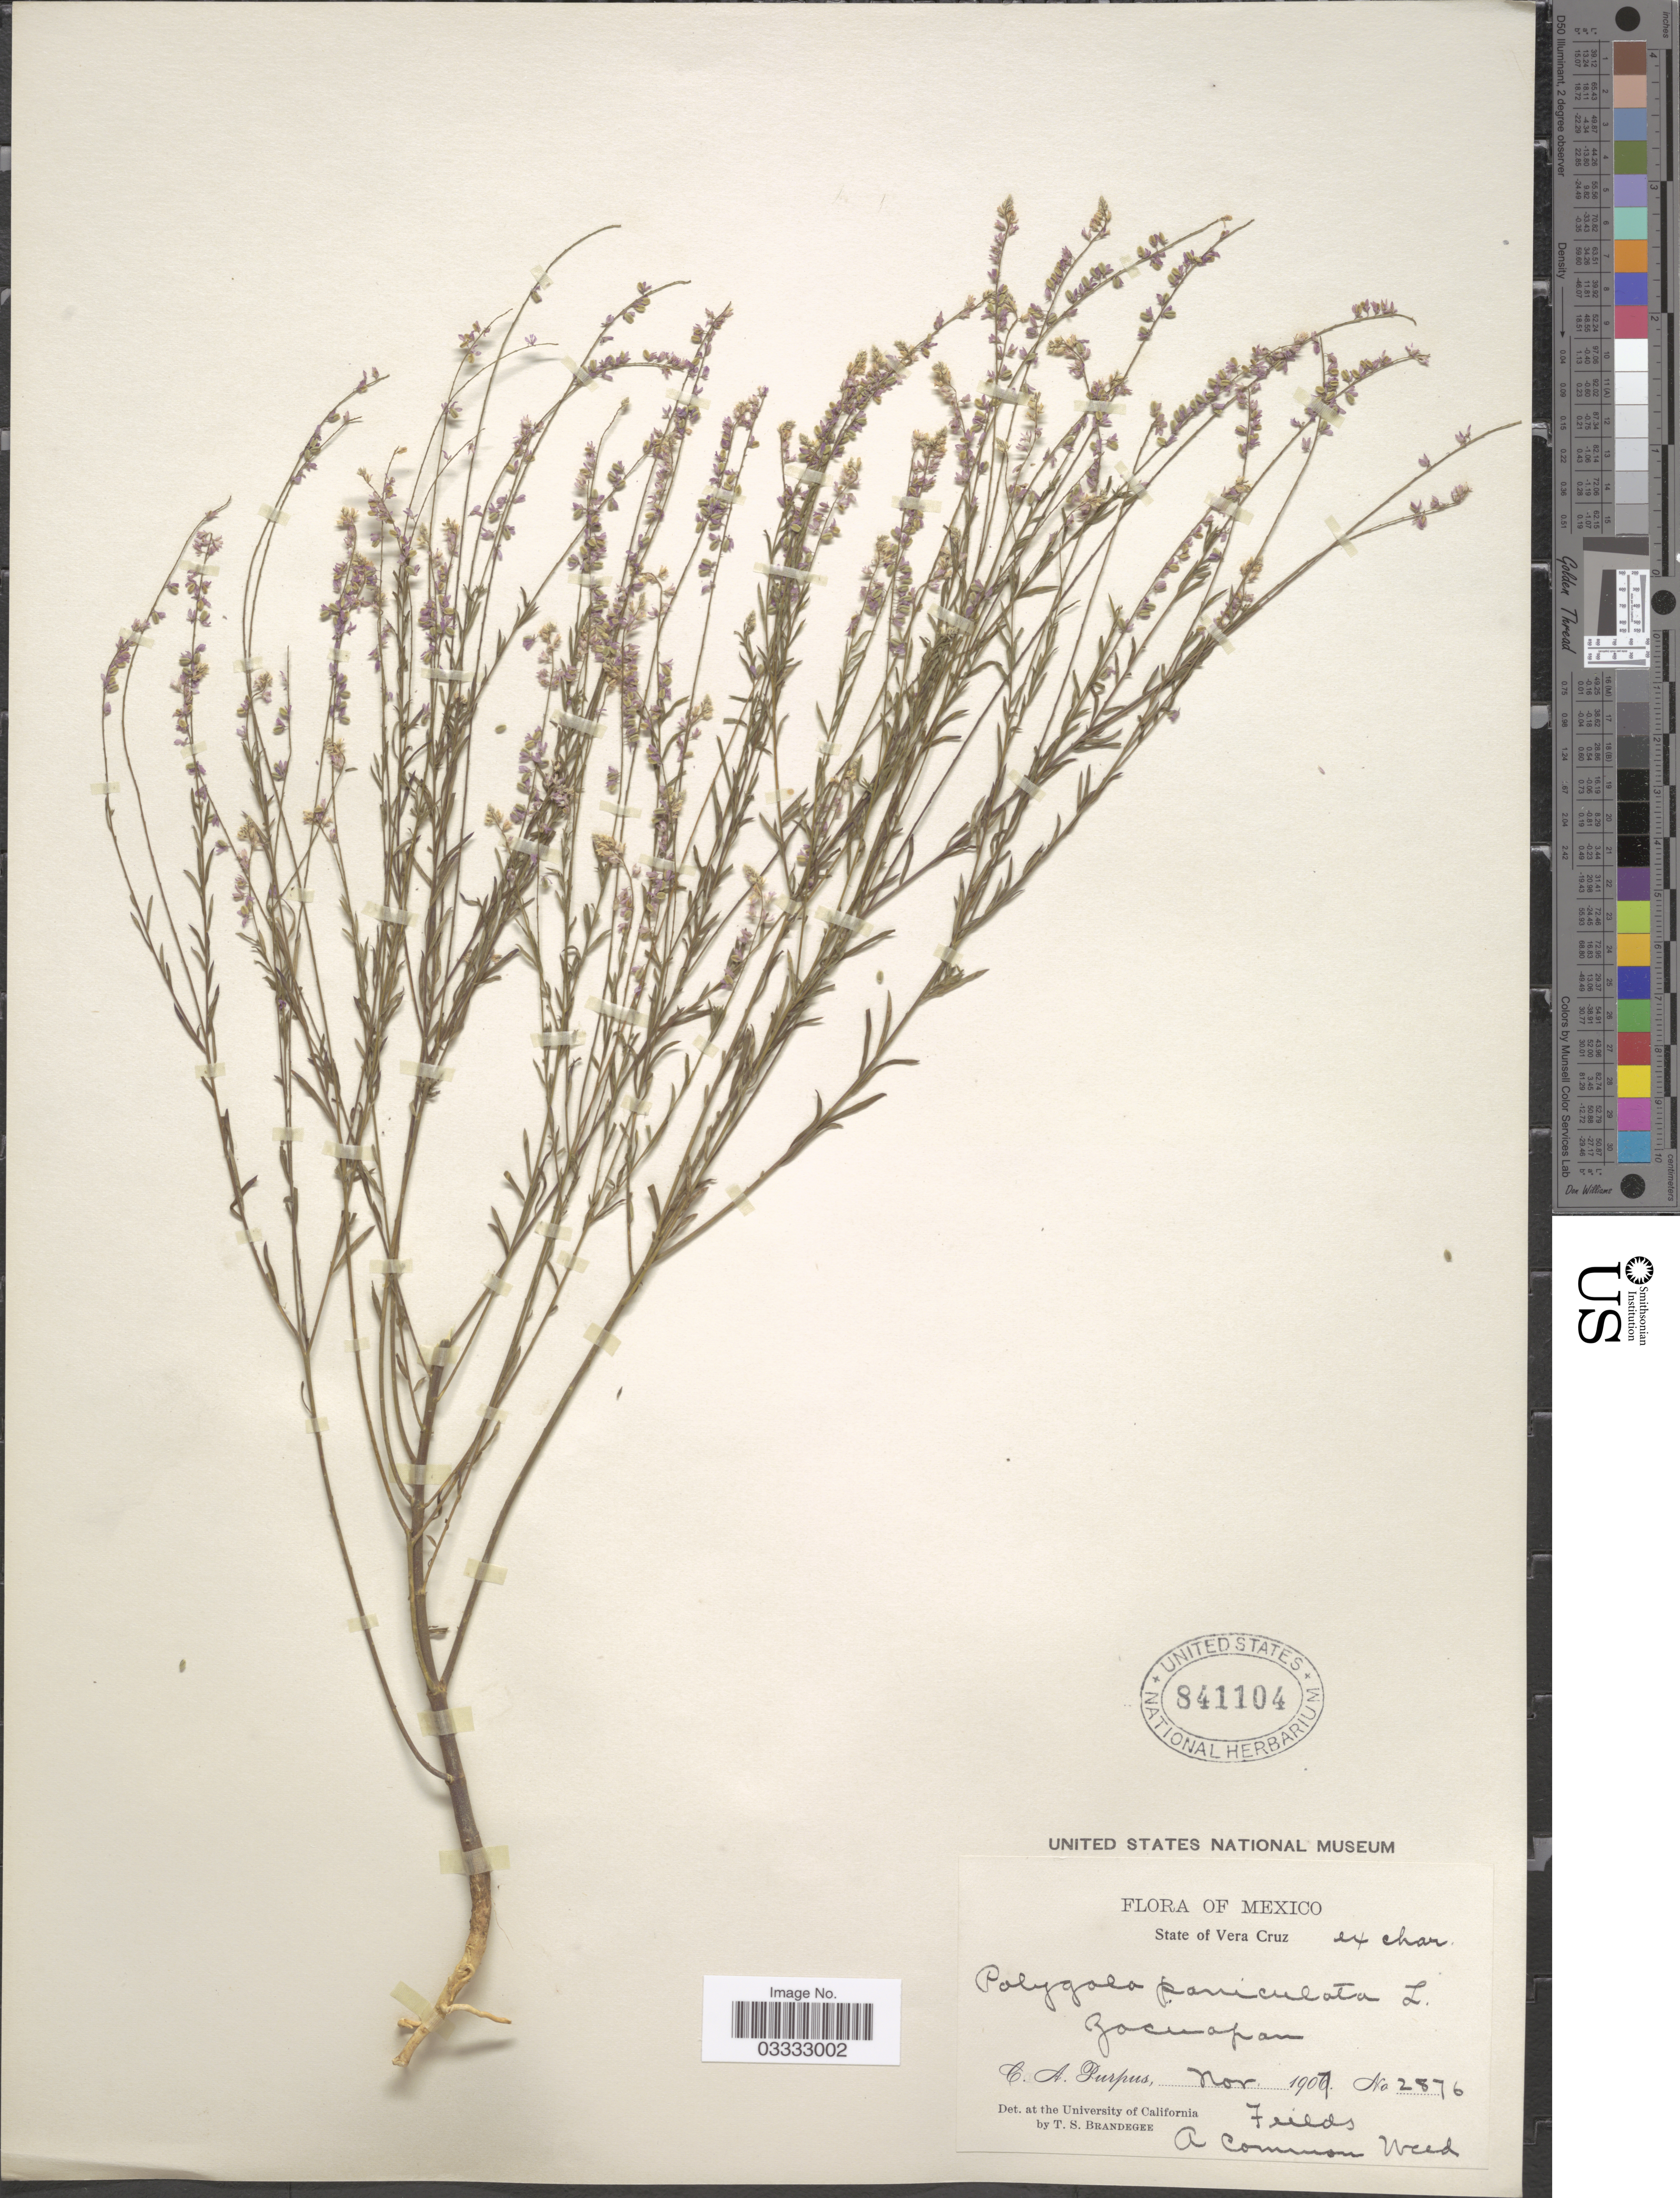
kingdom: Plantae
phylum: Tracheophyta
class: Magnoliopsida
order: Fabales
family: Polygalaceae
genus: Polygala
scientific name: Polygala paniculata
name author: L.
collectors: C. A. Purpus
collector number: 2876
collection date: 1907-11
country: Mexico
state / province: Veracruz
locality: State of Vera Cruz. Zacuapan.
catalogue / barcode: US 841104